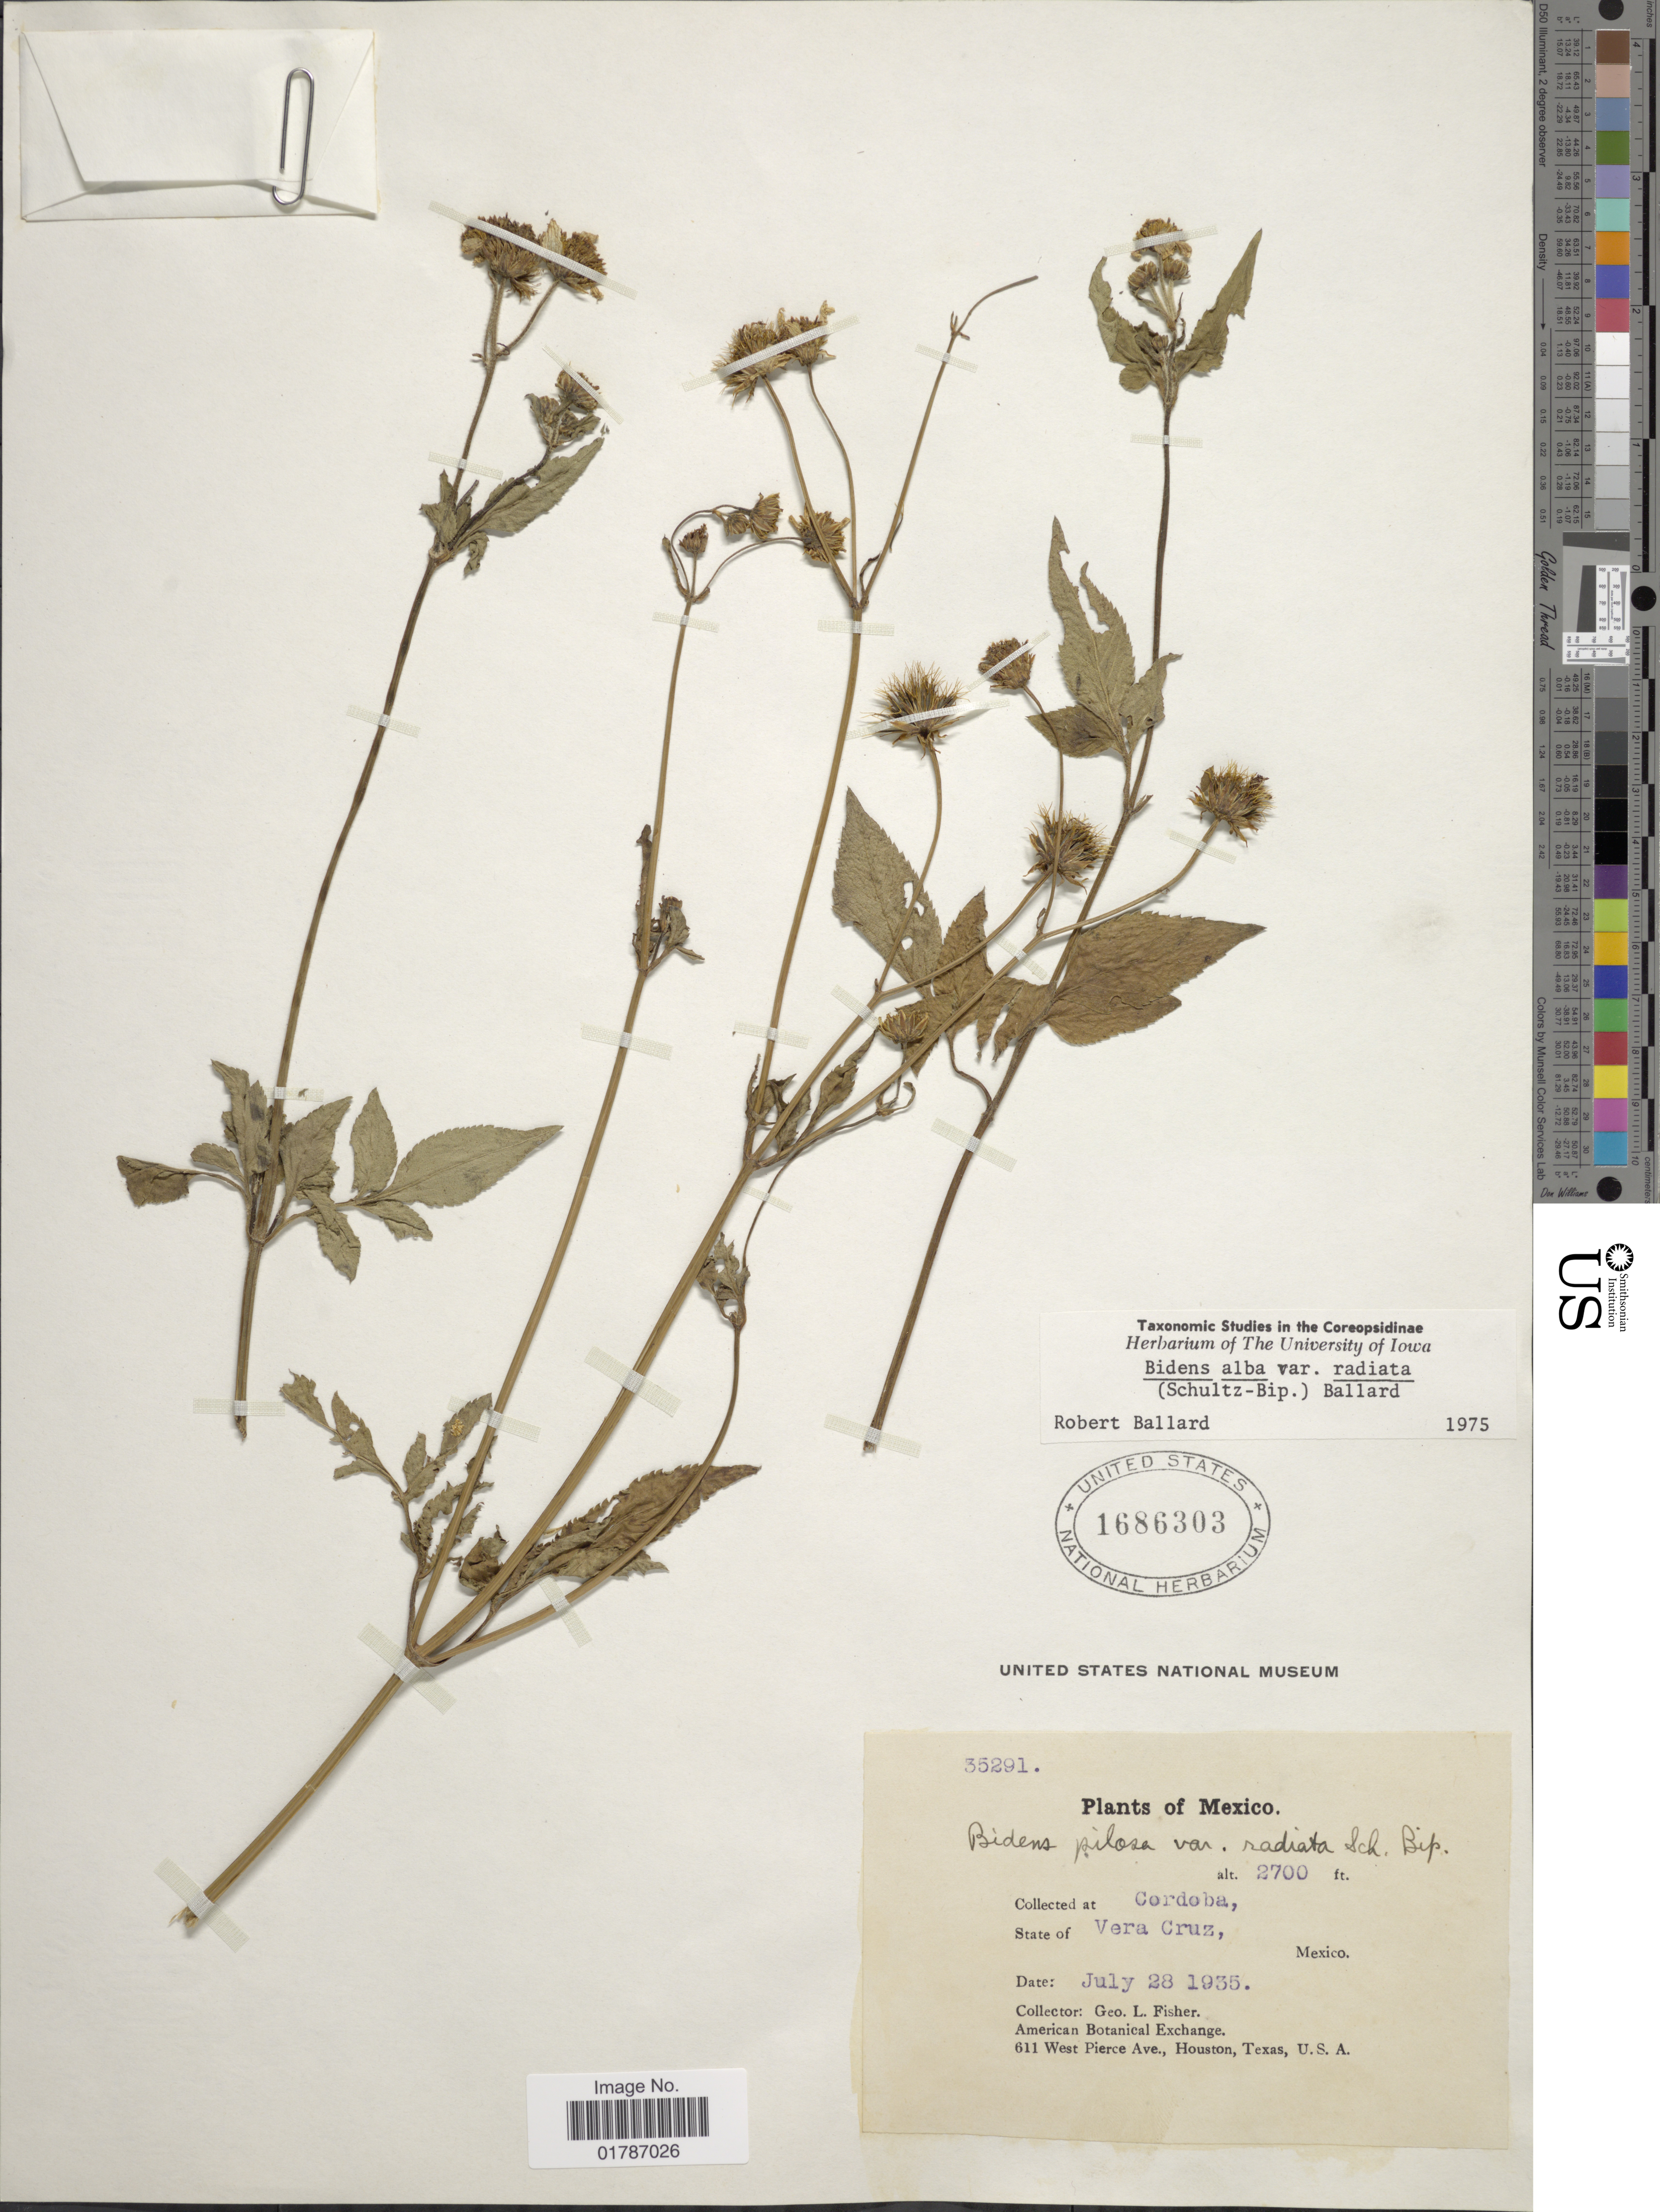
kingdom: Plantae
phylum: Tracheophyta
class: Magnoliopsida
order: Asterales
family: Asteraceae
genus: Bidens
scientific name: Bidens alba var. radiata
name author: (Sch. Bip.) R.E. Ballard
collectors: G. L. Fisher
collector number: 35291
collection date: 1935-07-28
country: Mexico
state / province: Veracruz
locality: Cordoba, State of Vera Cruz, Mexico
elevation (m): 823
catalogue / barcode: US 1686303